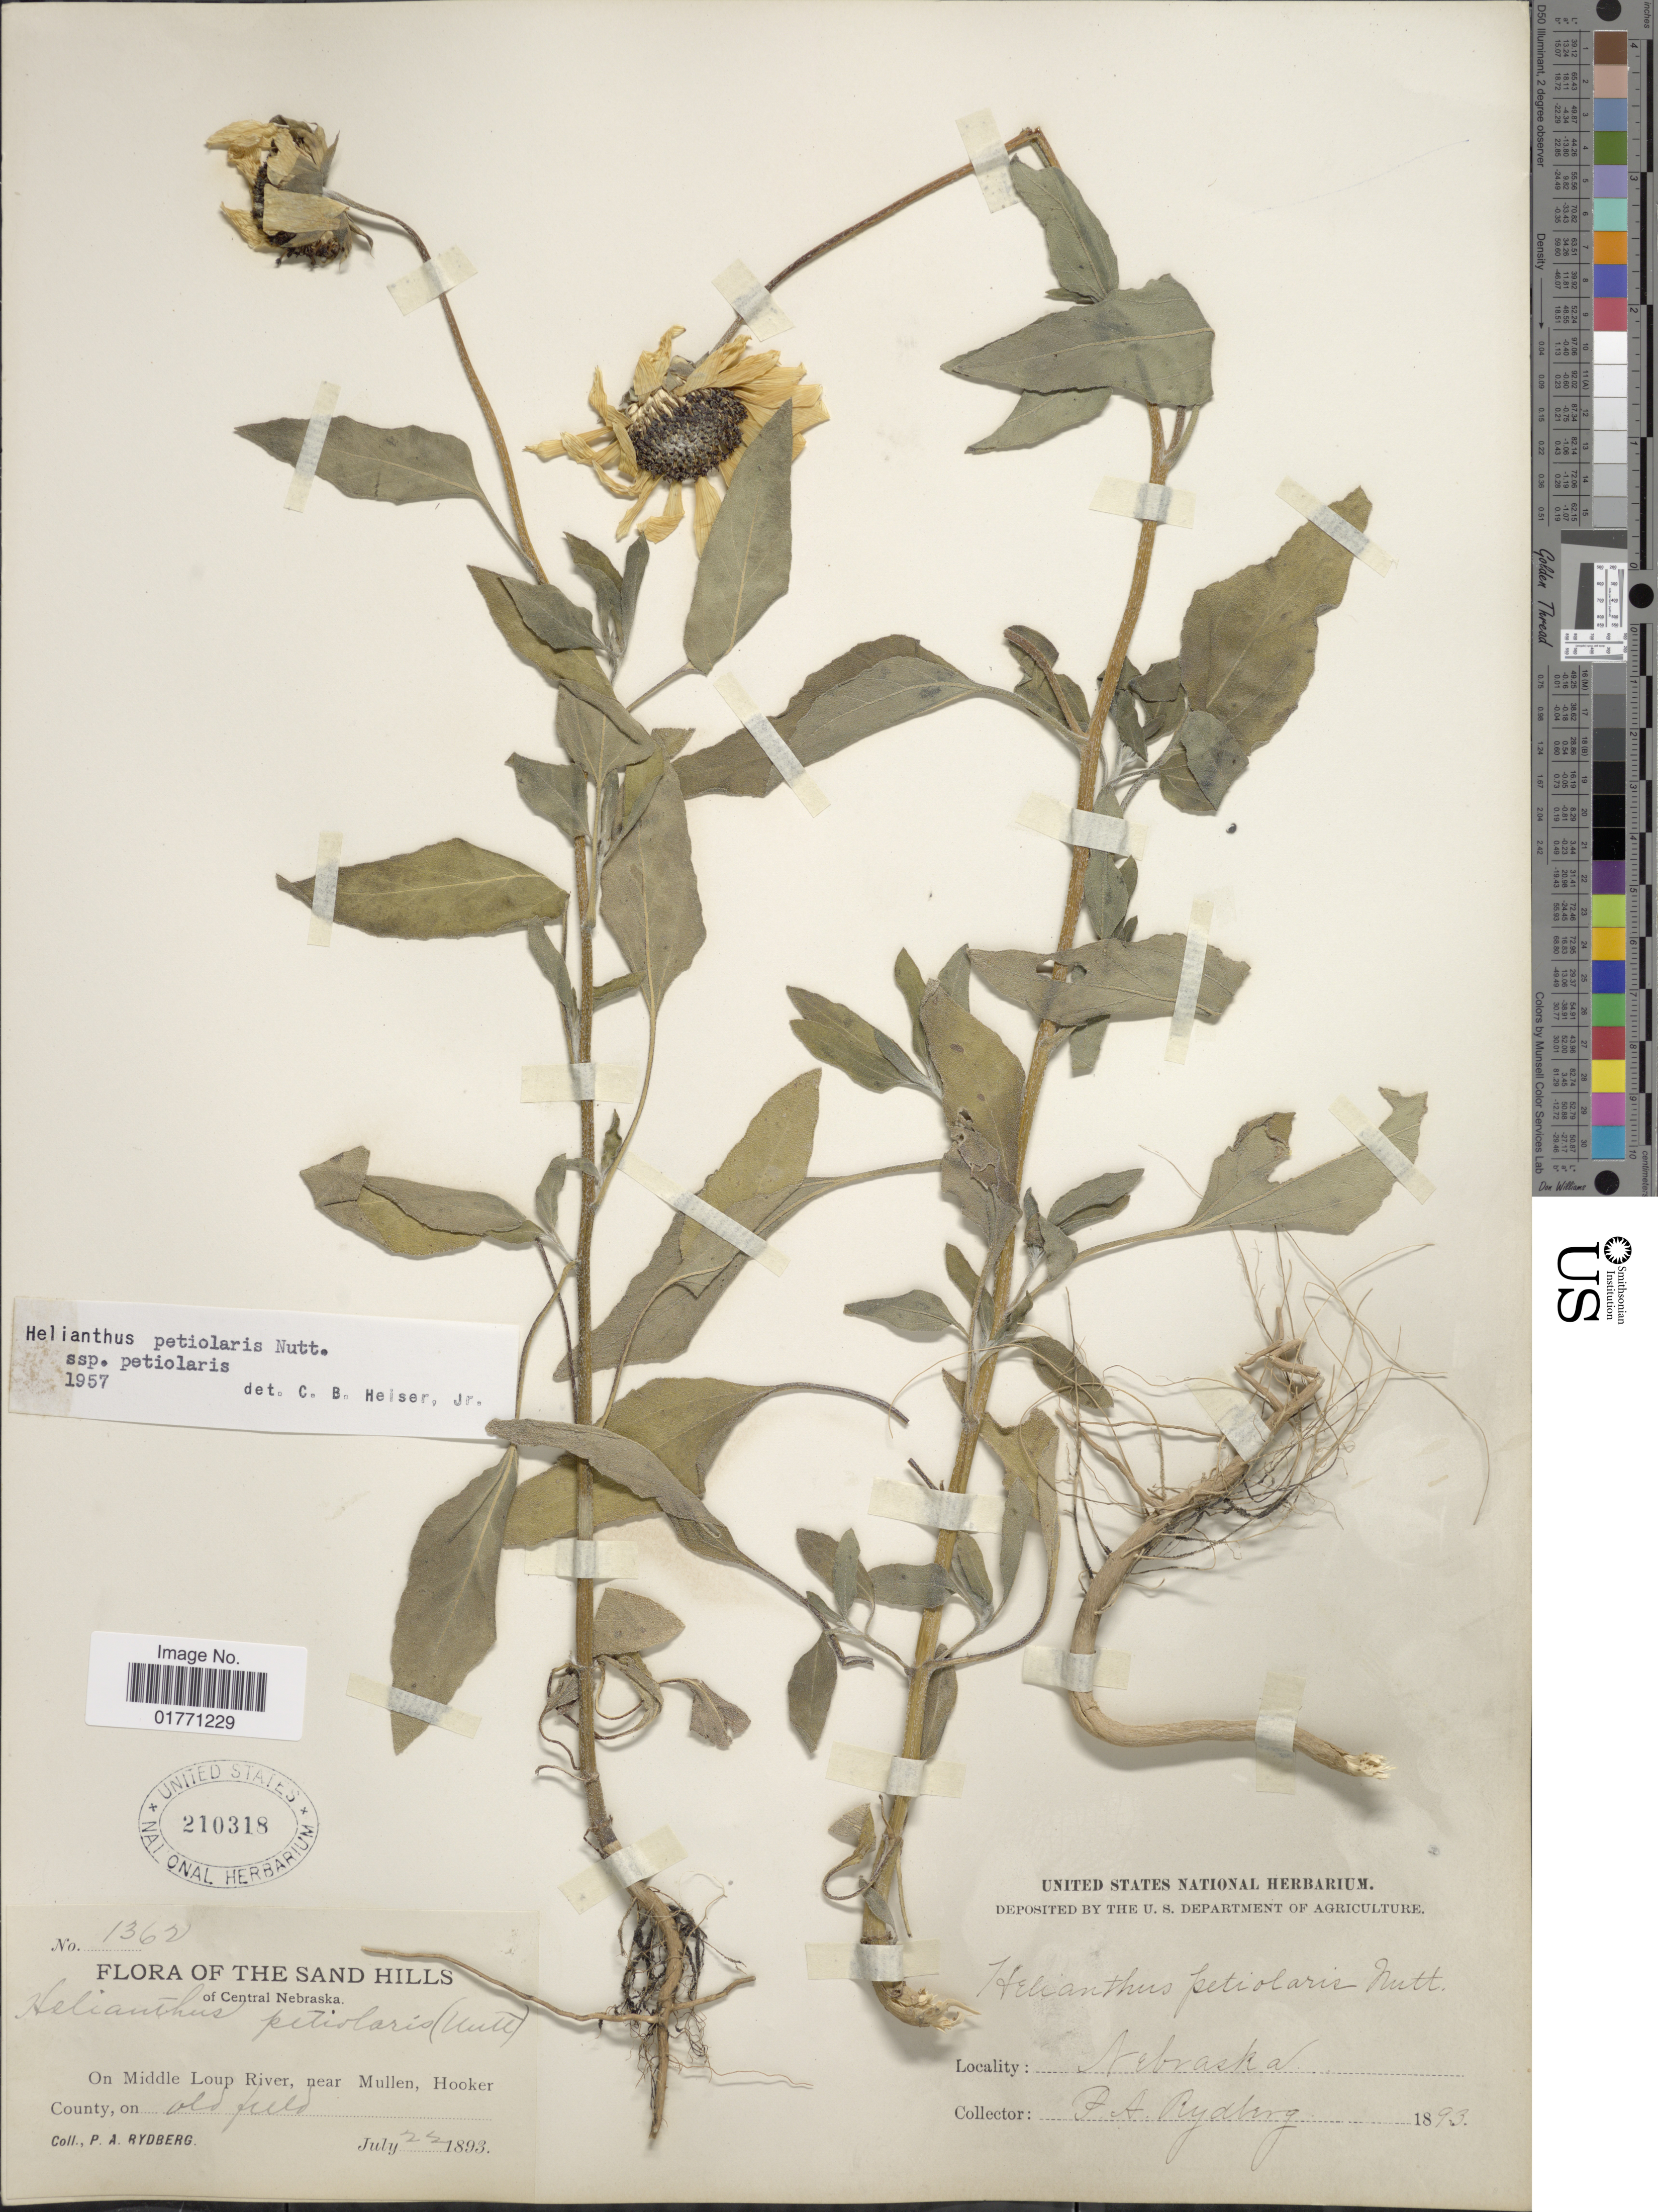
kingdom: Plantae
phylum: Tracheophyta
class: Magnoliopsida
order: Asterales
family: Asteraceae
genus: Helianthus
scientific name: Helianthus petiolaris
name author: Nutt.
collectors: P. A. Rydberg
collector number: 1362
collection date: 1893-07-22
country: United States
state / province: Nebraska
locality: The Sand Hills, Central Nebraska, on Middle Loup River, near Mullen, Hooker County, on old field.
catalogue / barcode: US 210318